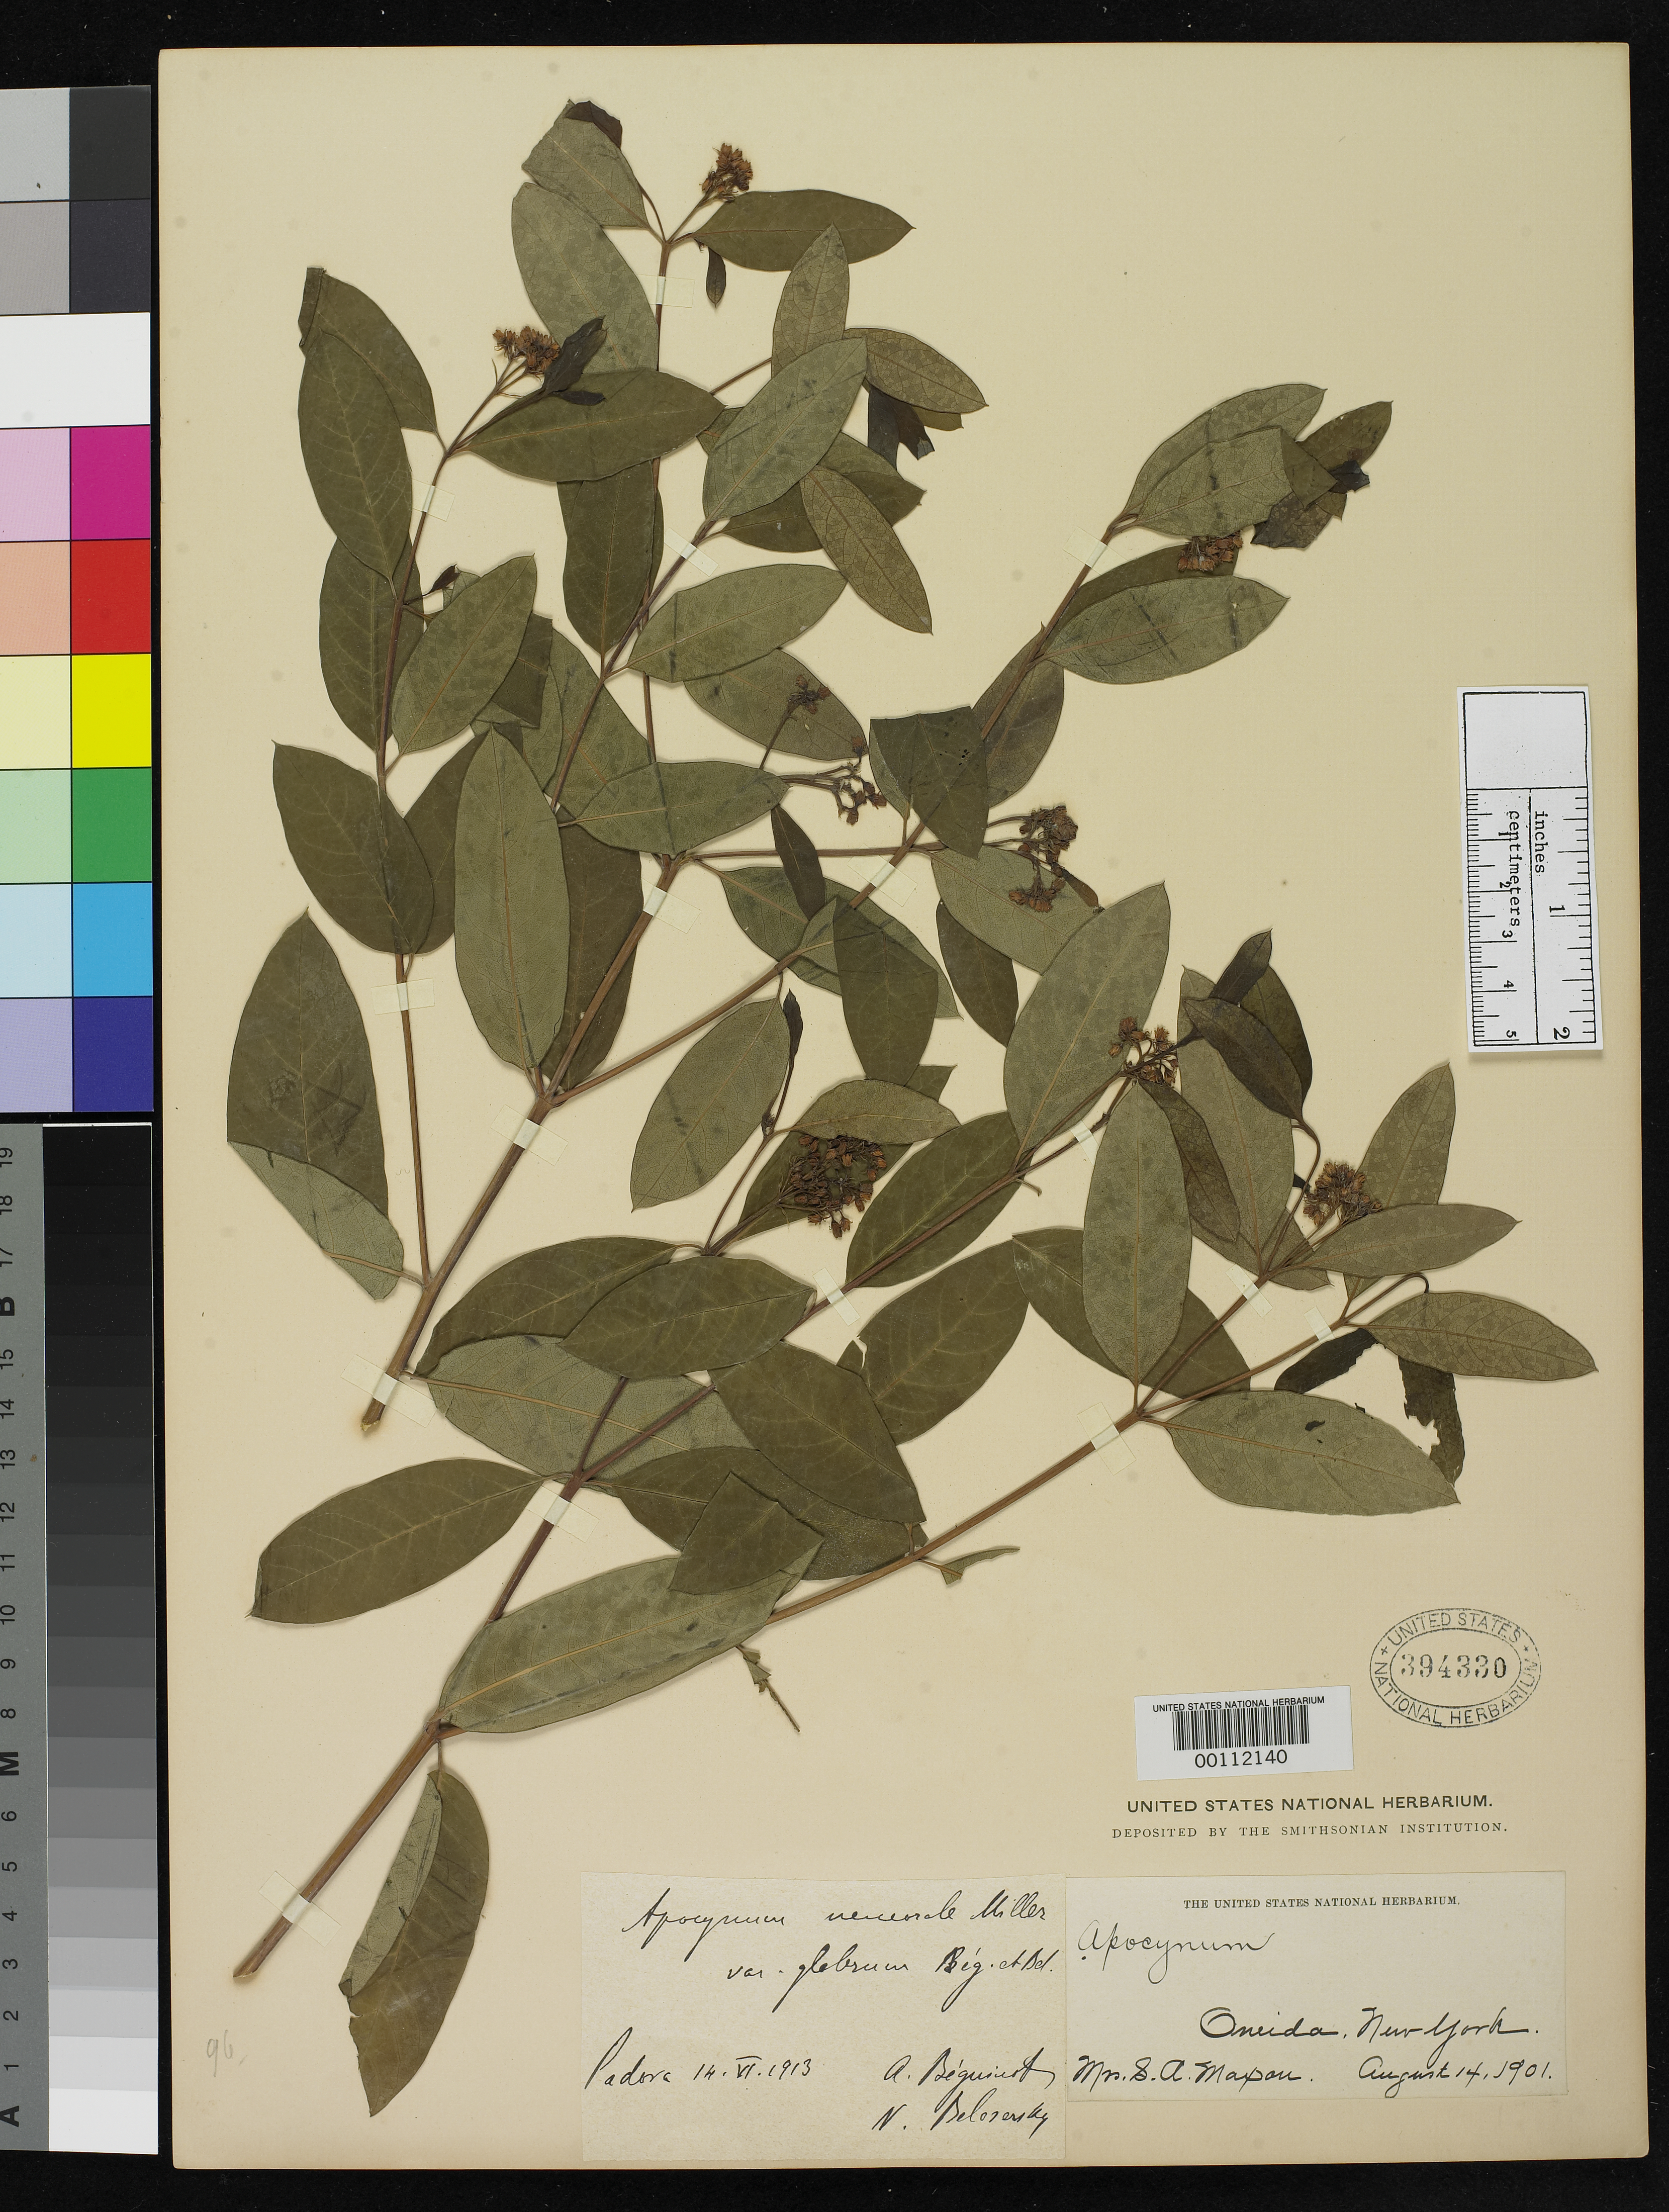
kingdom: Plantae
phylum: Tracheophyta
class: Magnoliopsida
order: Gentianales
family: Apocynaceae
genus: Apocynum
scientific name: Apocynum nemorale var. glabrum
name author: Bég. & Belosersky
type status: Type Collection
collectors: S. A. Maxon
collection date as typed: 14 Aug 1901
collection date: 1901-08-14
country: United States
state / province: New York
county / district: Madison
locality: Oneida ("Breida").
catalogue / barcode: US 394330